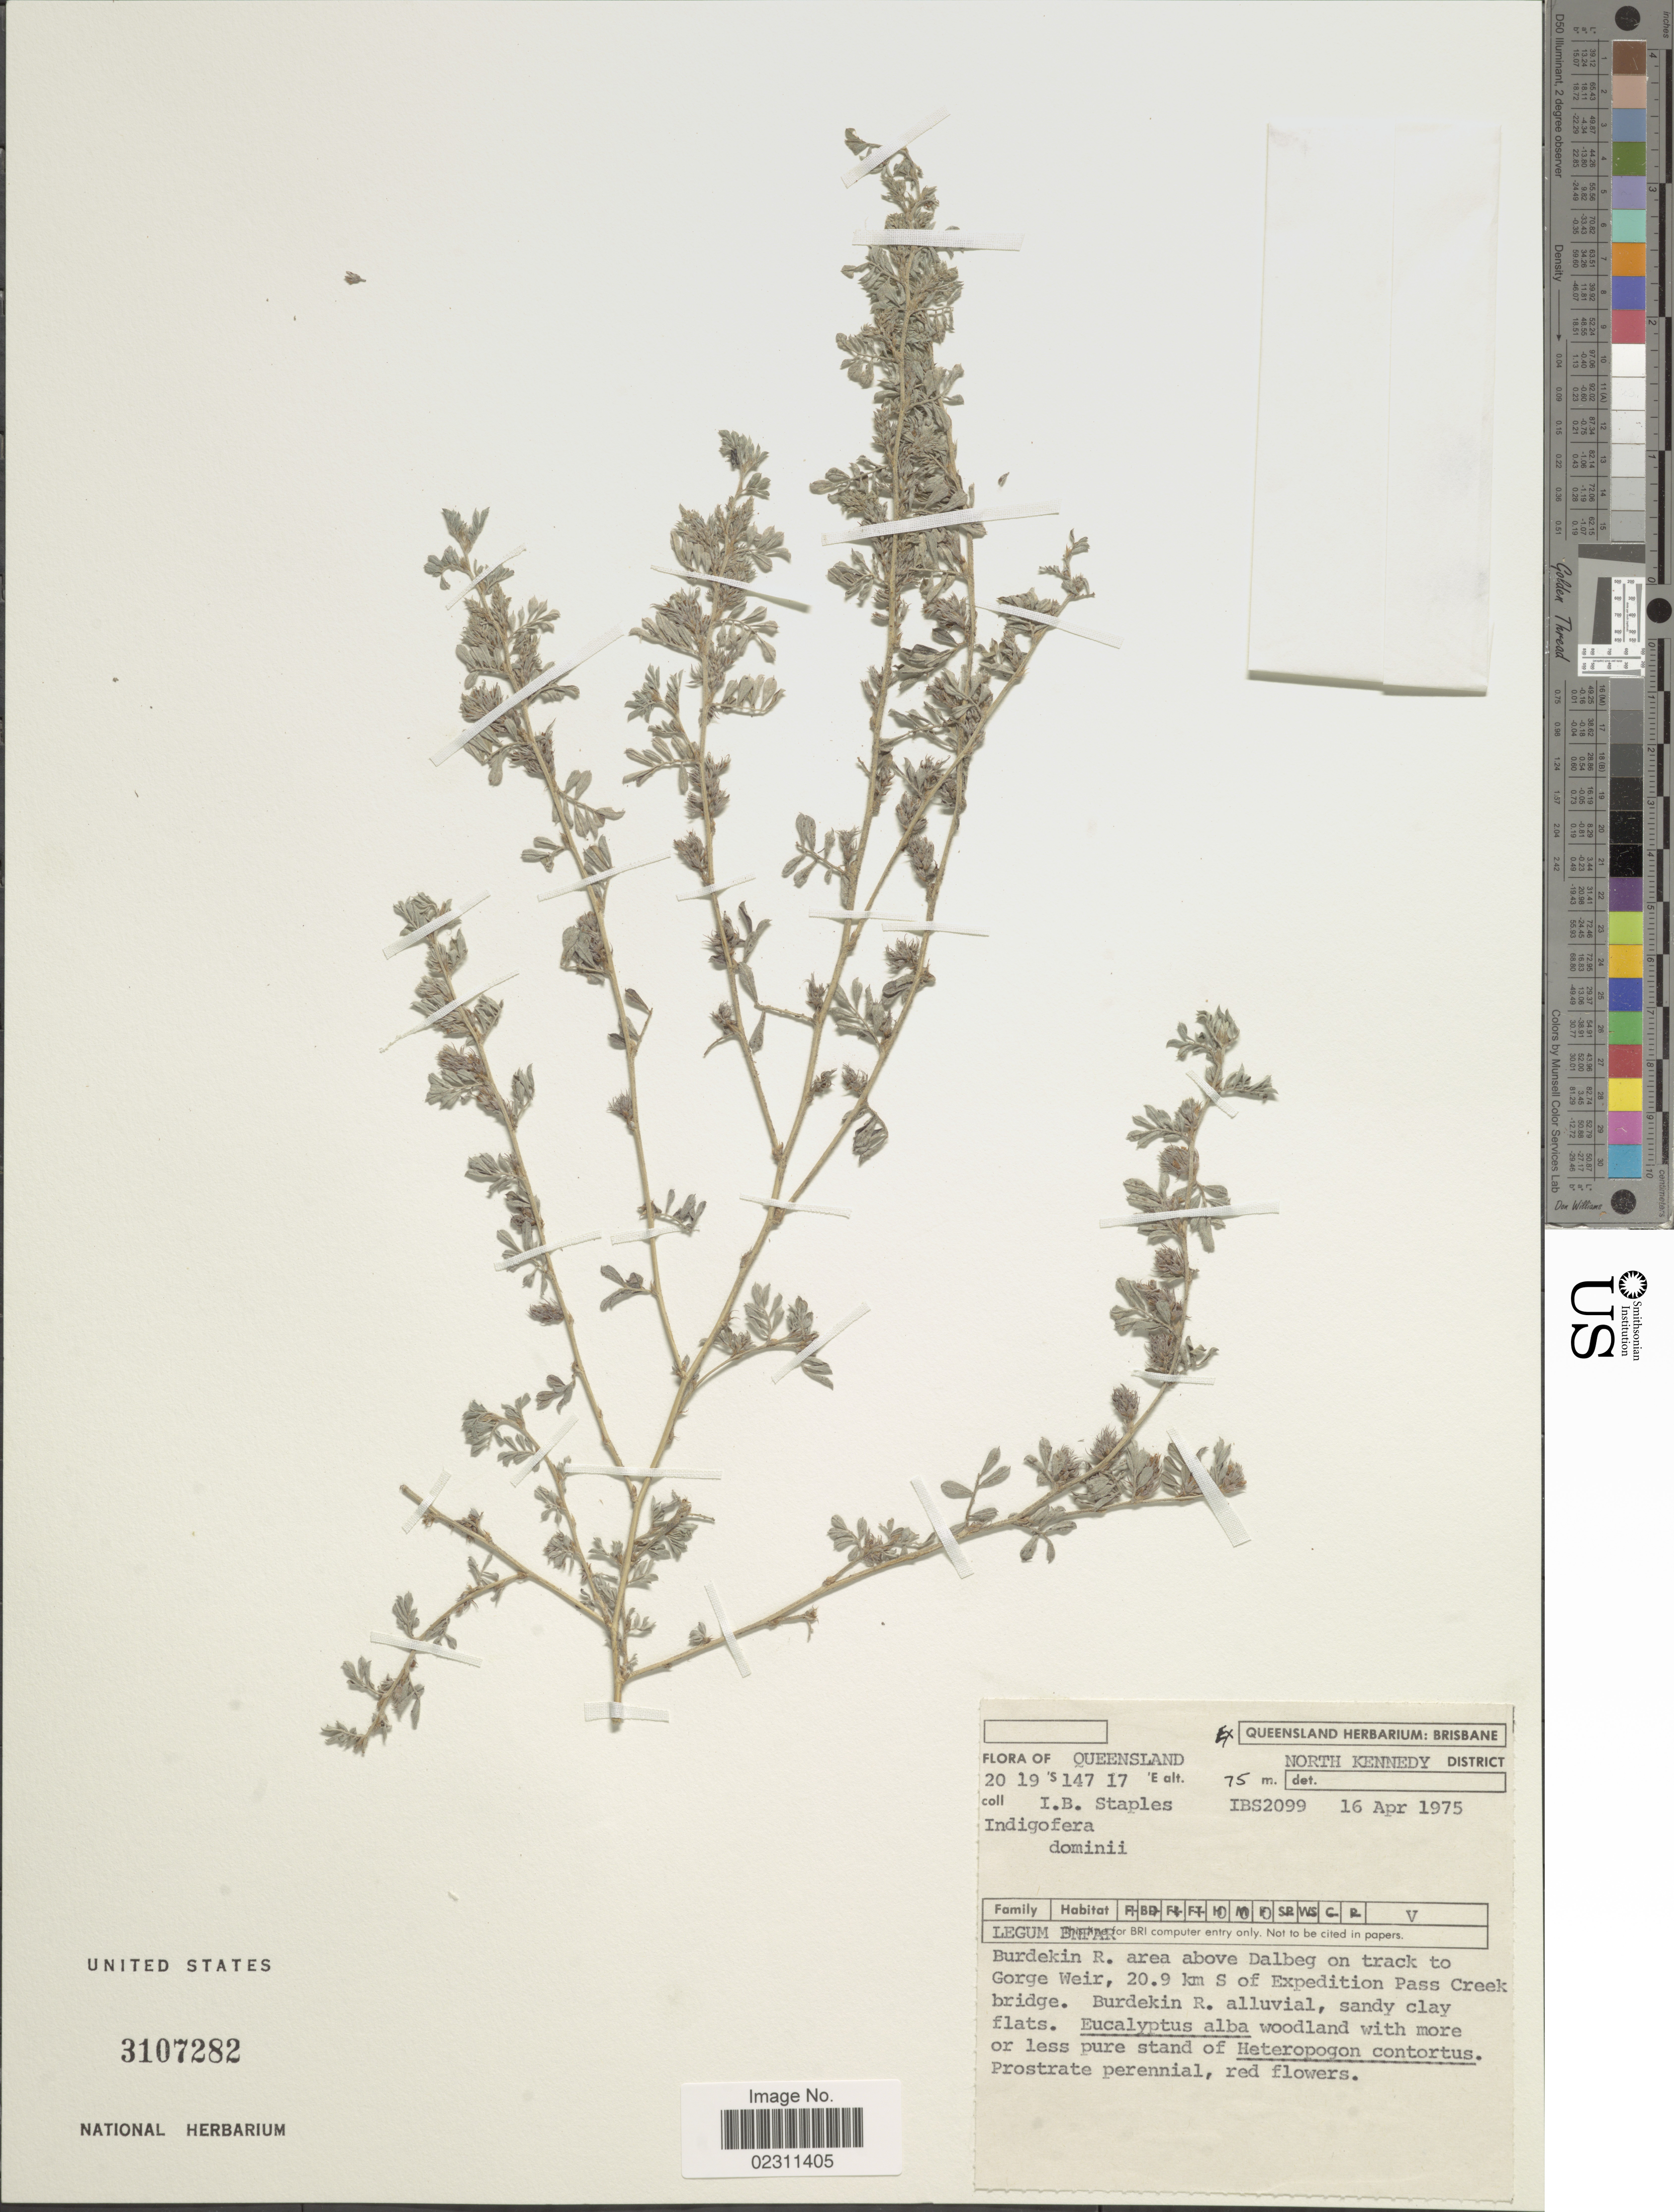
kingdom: Plantae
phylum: Tracheophyta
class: Magnoliopsida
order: Fabales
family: Fabaceae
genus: Indigofera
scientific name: Indigofera dominii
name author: Eichler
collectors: I. Staples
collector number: IBS2099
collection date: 1975-04-16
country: Australia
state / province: Queensland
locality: North Kennedy District. Burdekin R. area above Dalbeg on track to Gorge Weir, 20.9 km S of Expedition Pass Creek bridge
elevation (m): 75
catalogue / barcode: US 3107282